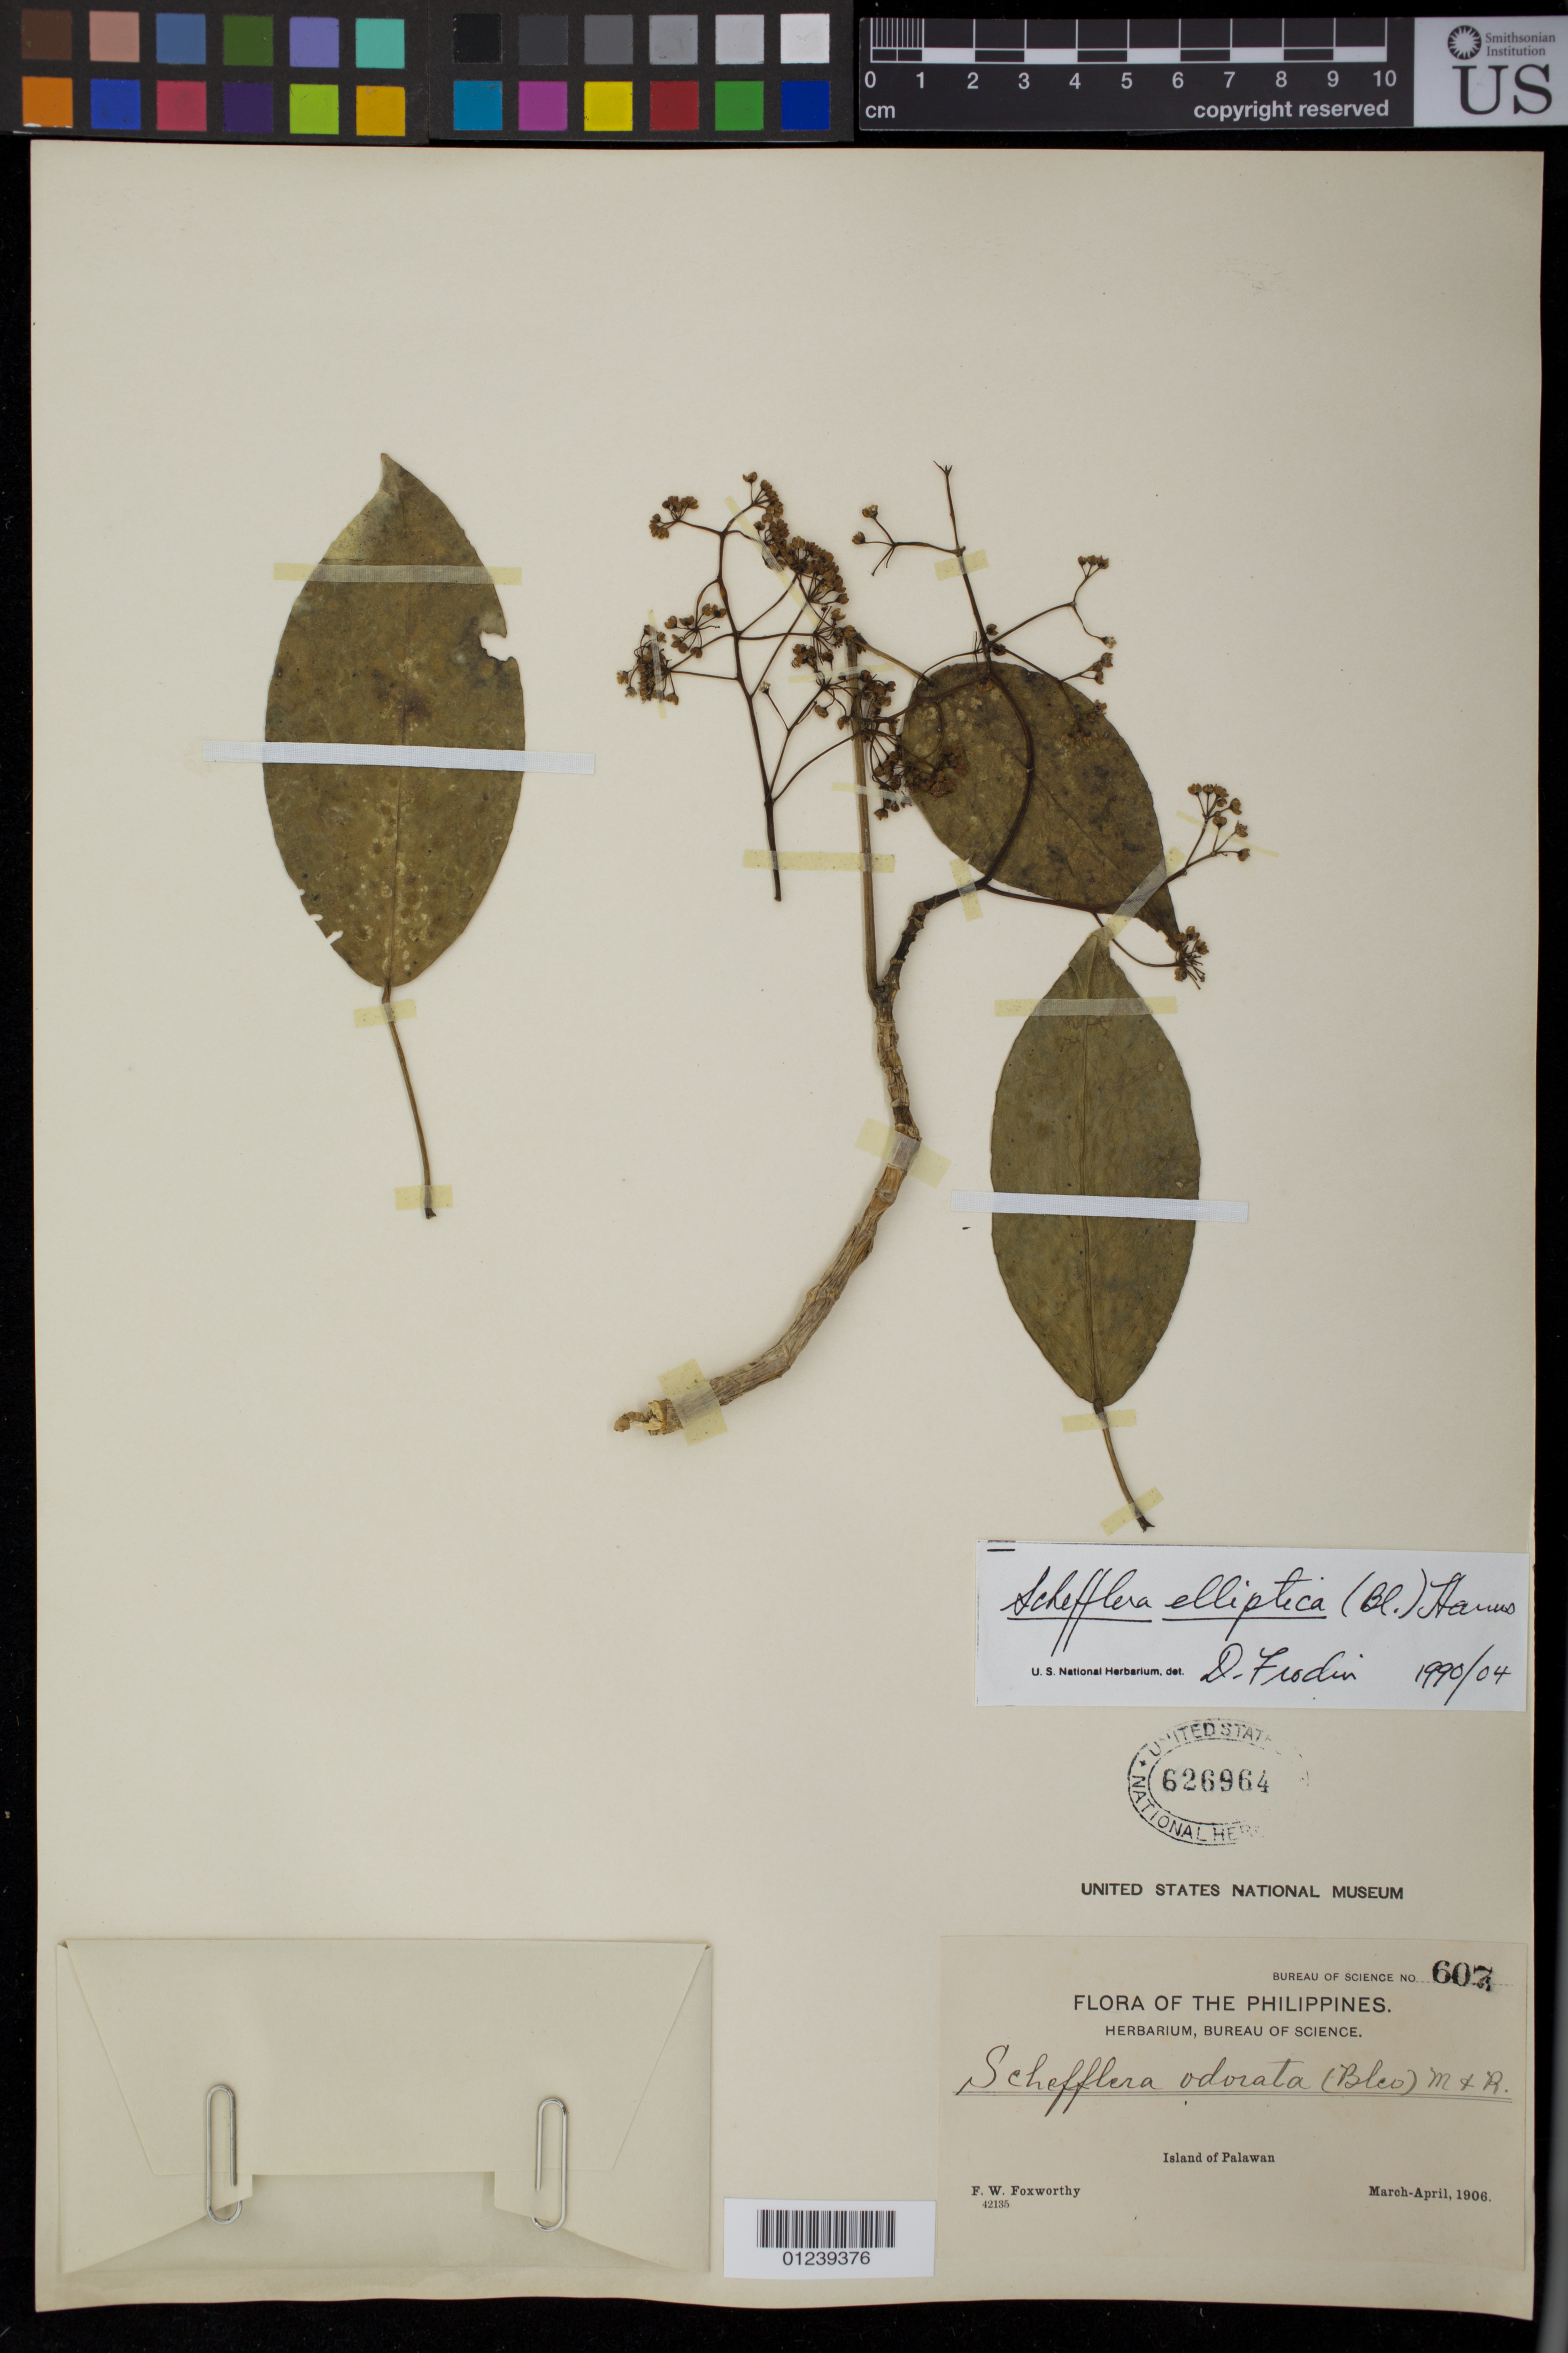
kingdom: Plantae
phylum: Tracheophyta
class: Magnoliopsida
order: Apiales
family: Araliaceae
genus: Schefflera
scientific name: Schefflera elliptica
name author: (Blume) Harms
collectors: F. W. Foxworthy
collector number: Bur. Sci. 607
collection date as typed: Mar 1906 to -- Apr 1906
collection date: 1906-03/1906-04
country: Philippines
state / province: Mimaropa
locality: Island of Palawan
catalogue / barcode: US 626964